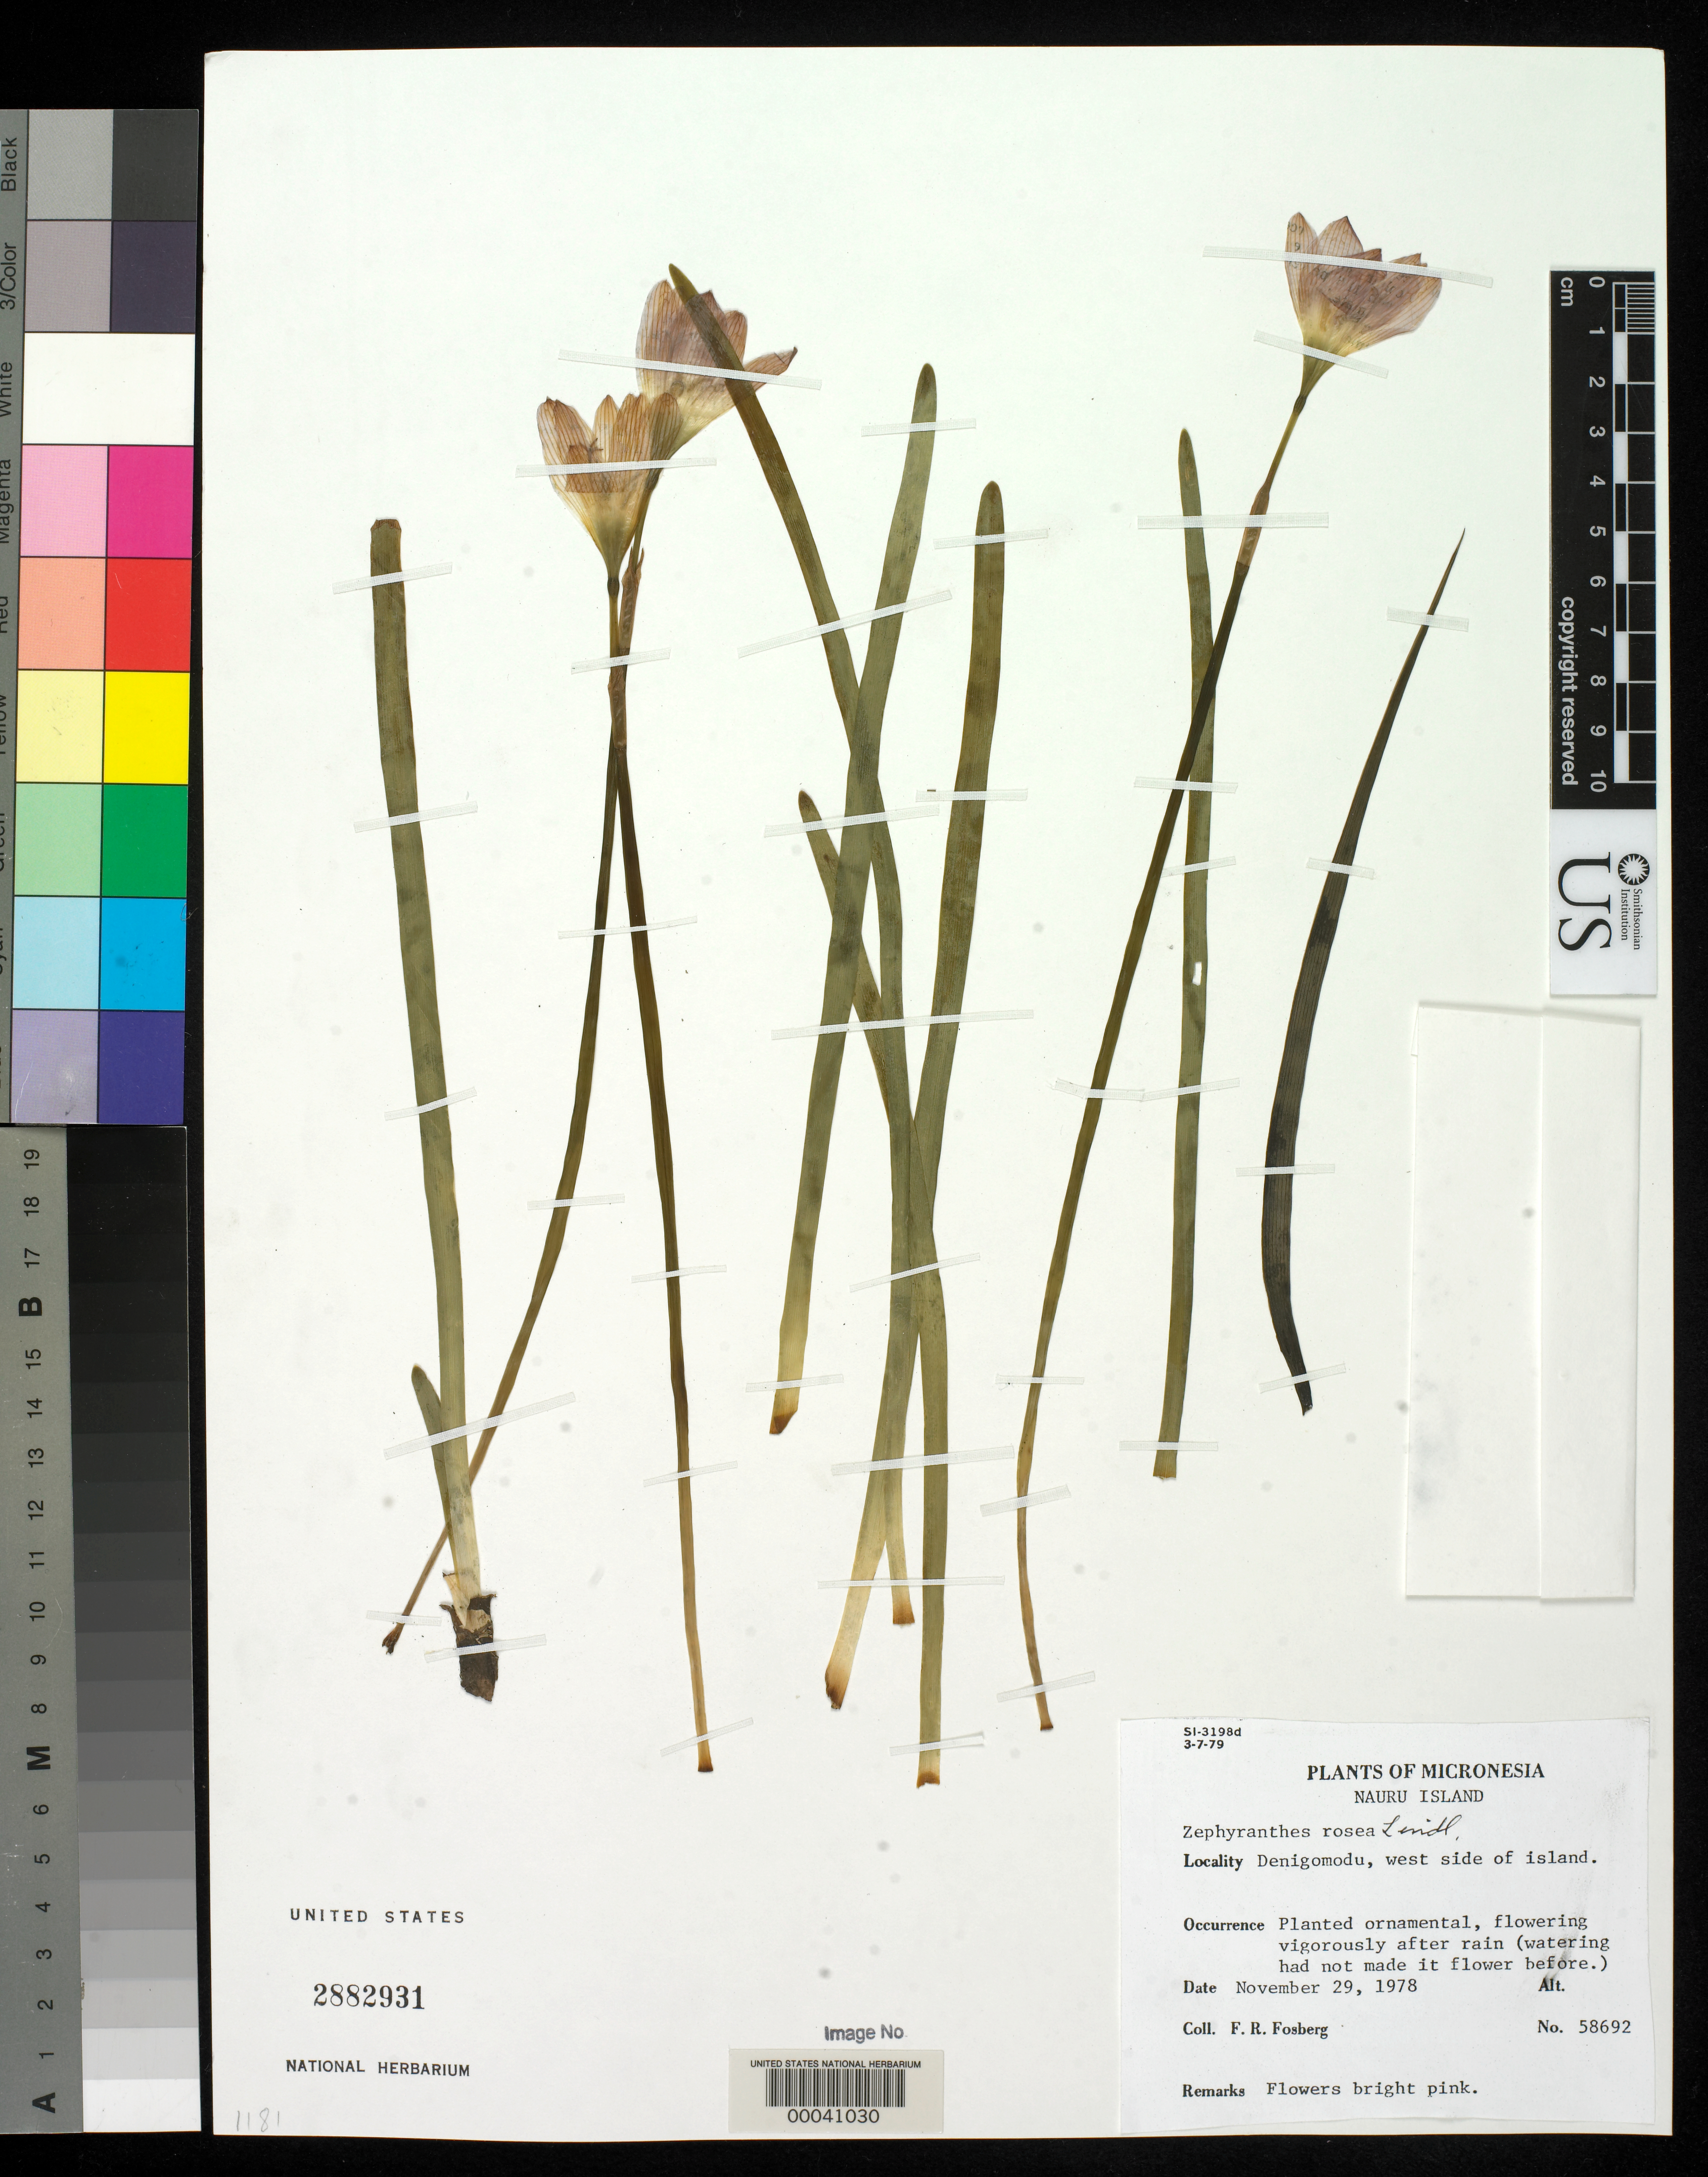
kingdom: Plantae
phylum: Tracheophyta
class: Liliopsida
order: Asparagales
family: Amaryllidaceae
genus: Zephyranthes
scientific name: Zephyranthes rosea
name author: Lindl.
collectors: F. R. Fosberg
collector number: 58692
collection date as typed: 29 Nov 1978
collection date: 1978-11-29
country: Nauru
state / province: Denigomodu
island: Nauru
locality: Denigomodu, W side of island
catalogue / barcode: US 2882931